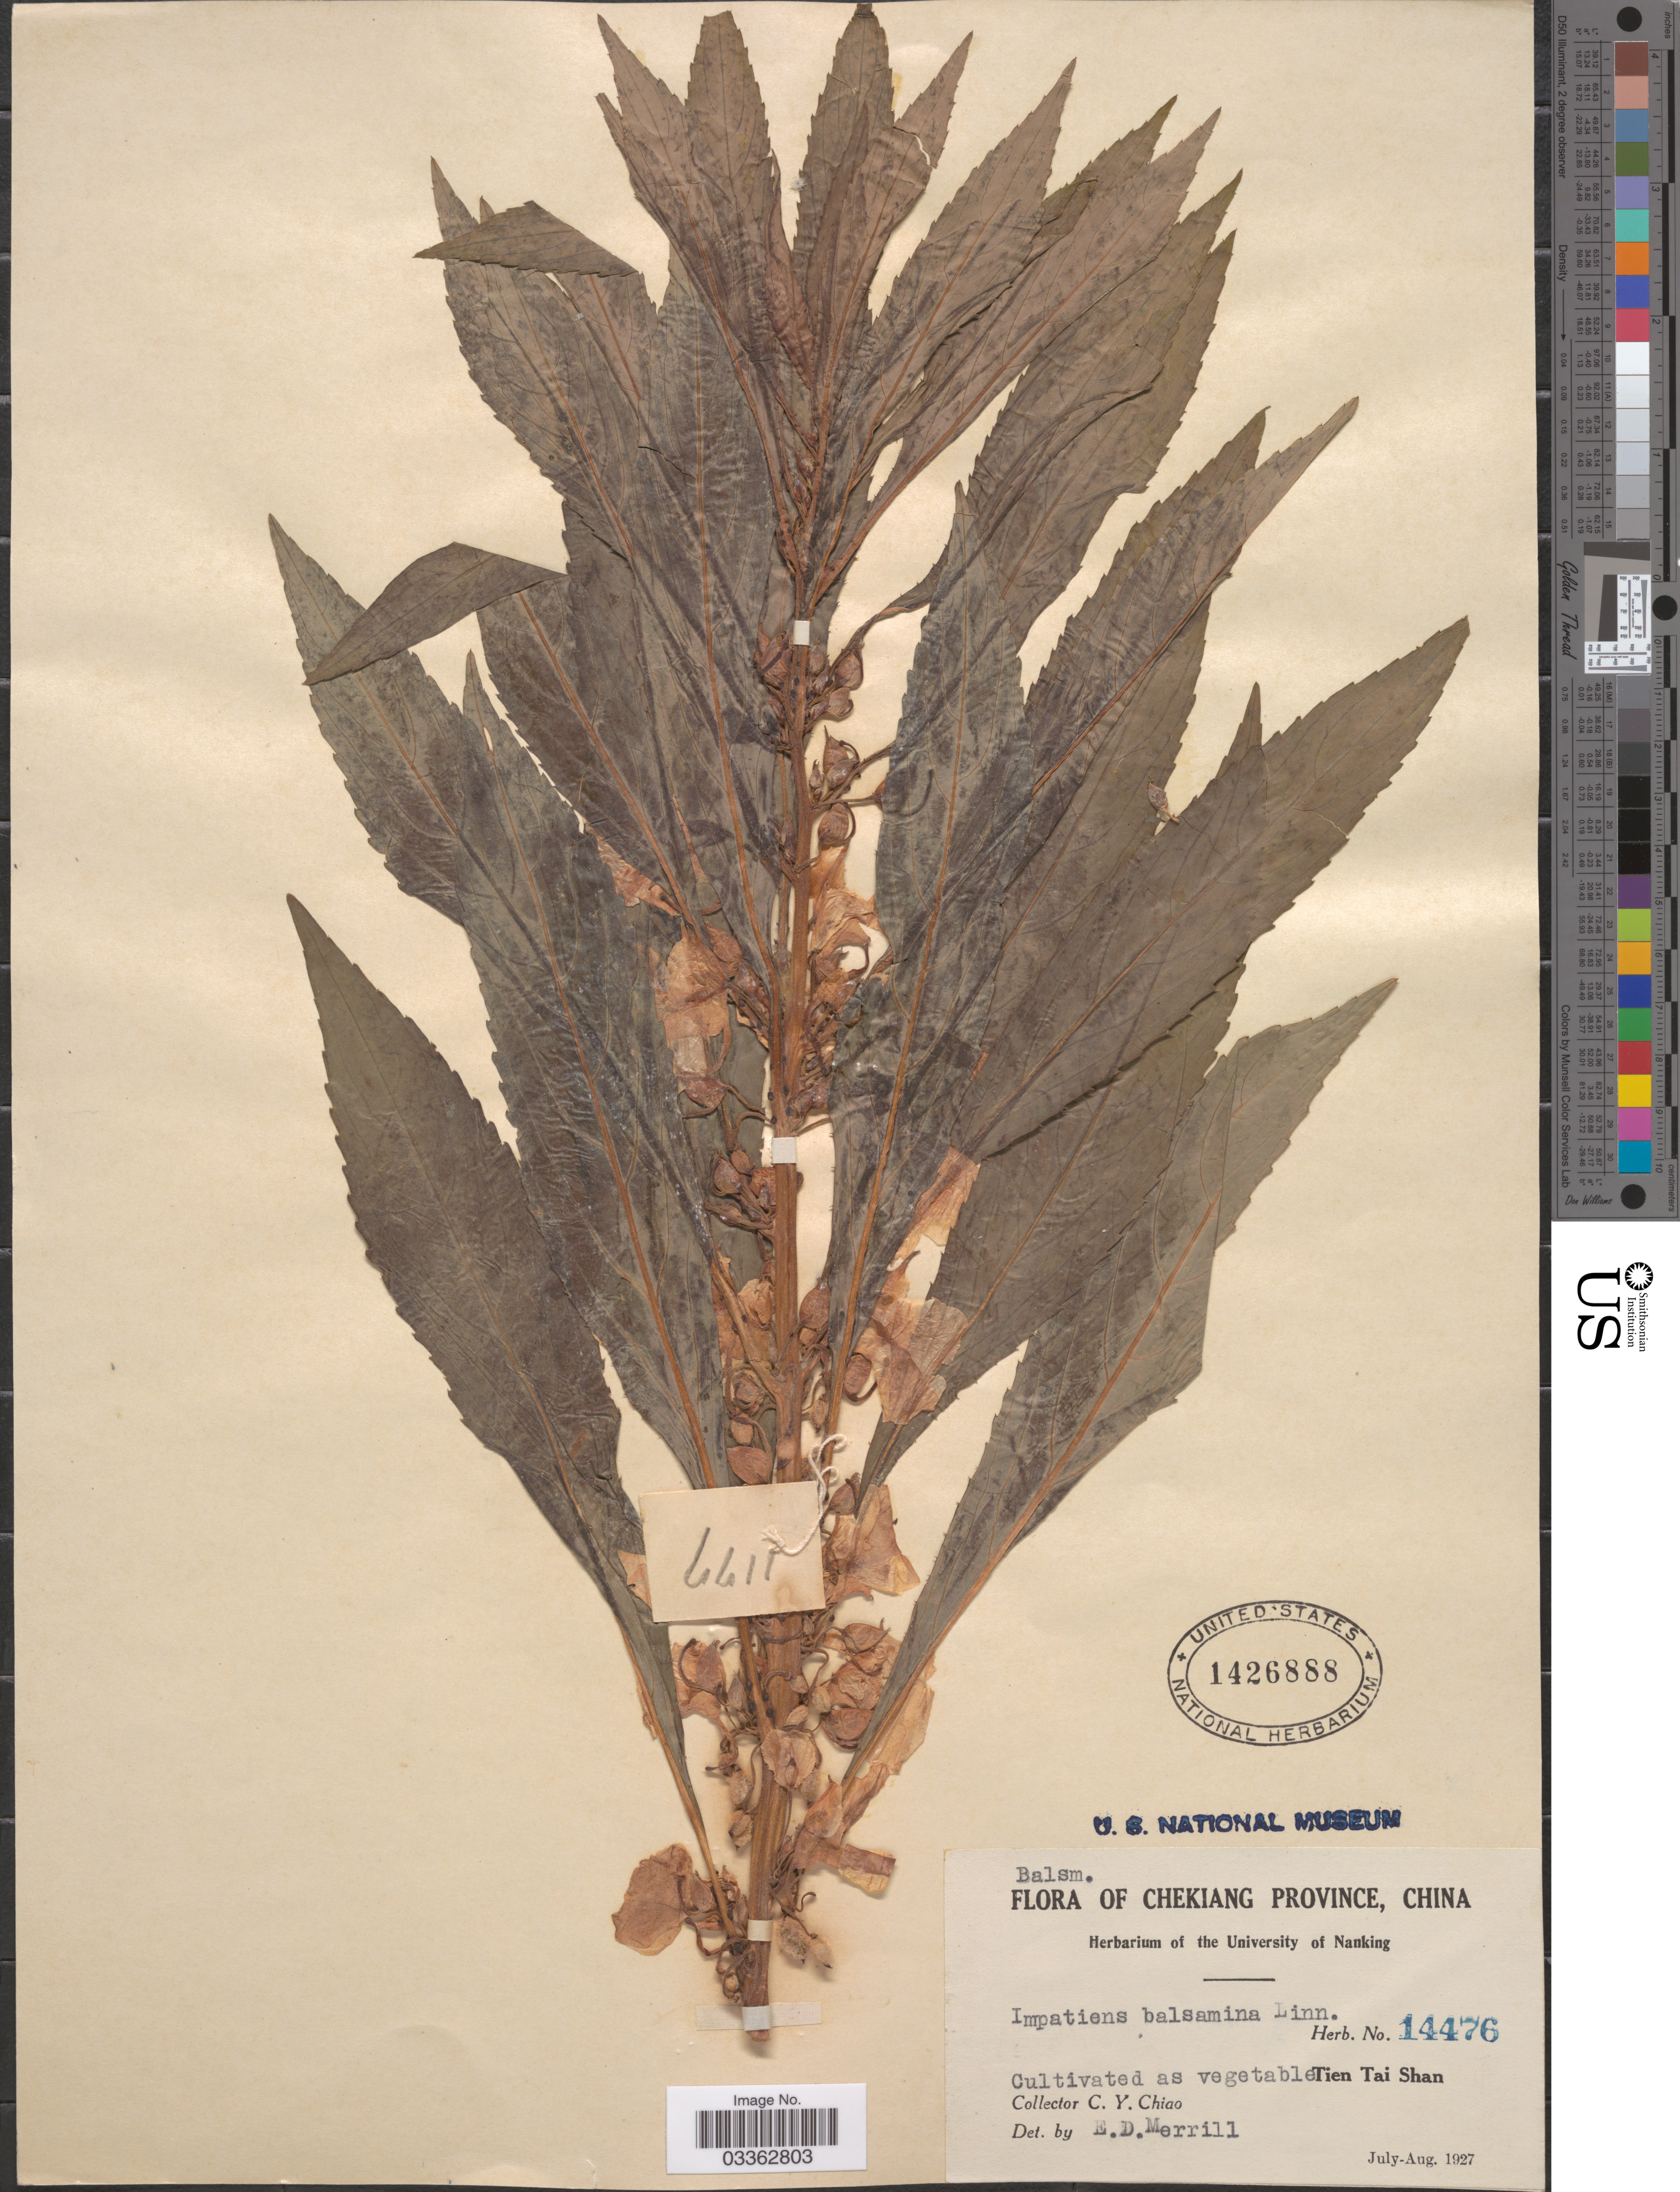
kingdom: Plantae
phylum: Tracheophyta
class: Magnoliopsida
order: Ericales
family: Balsaminaceae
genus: Impatiens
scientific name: Impatiens balsamina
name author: L.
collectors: C. Y. Chiao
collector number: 14476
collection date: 1927-07/1927-08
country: China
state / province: Zhejiang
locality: Chekiang Province. Cultivated as vegetable. Tien Tai Shan.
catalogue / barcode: US 1426888